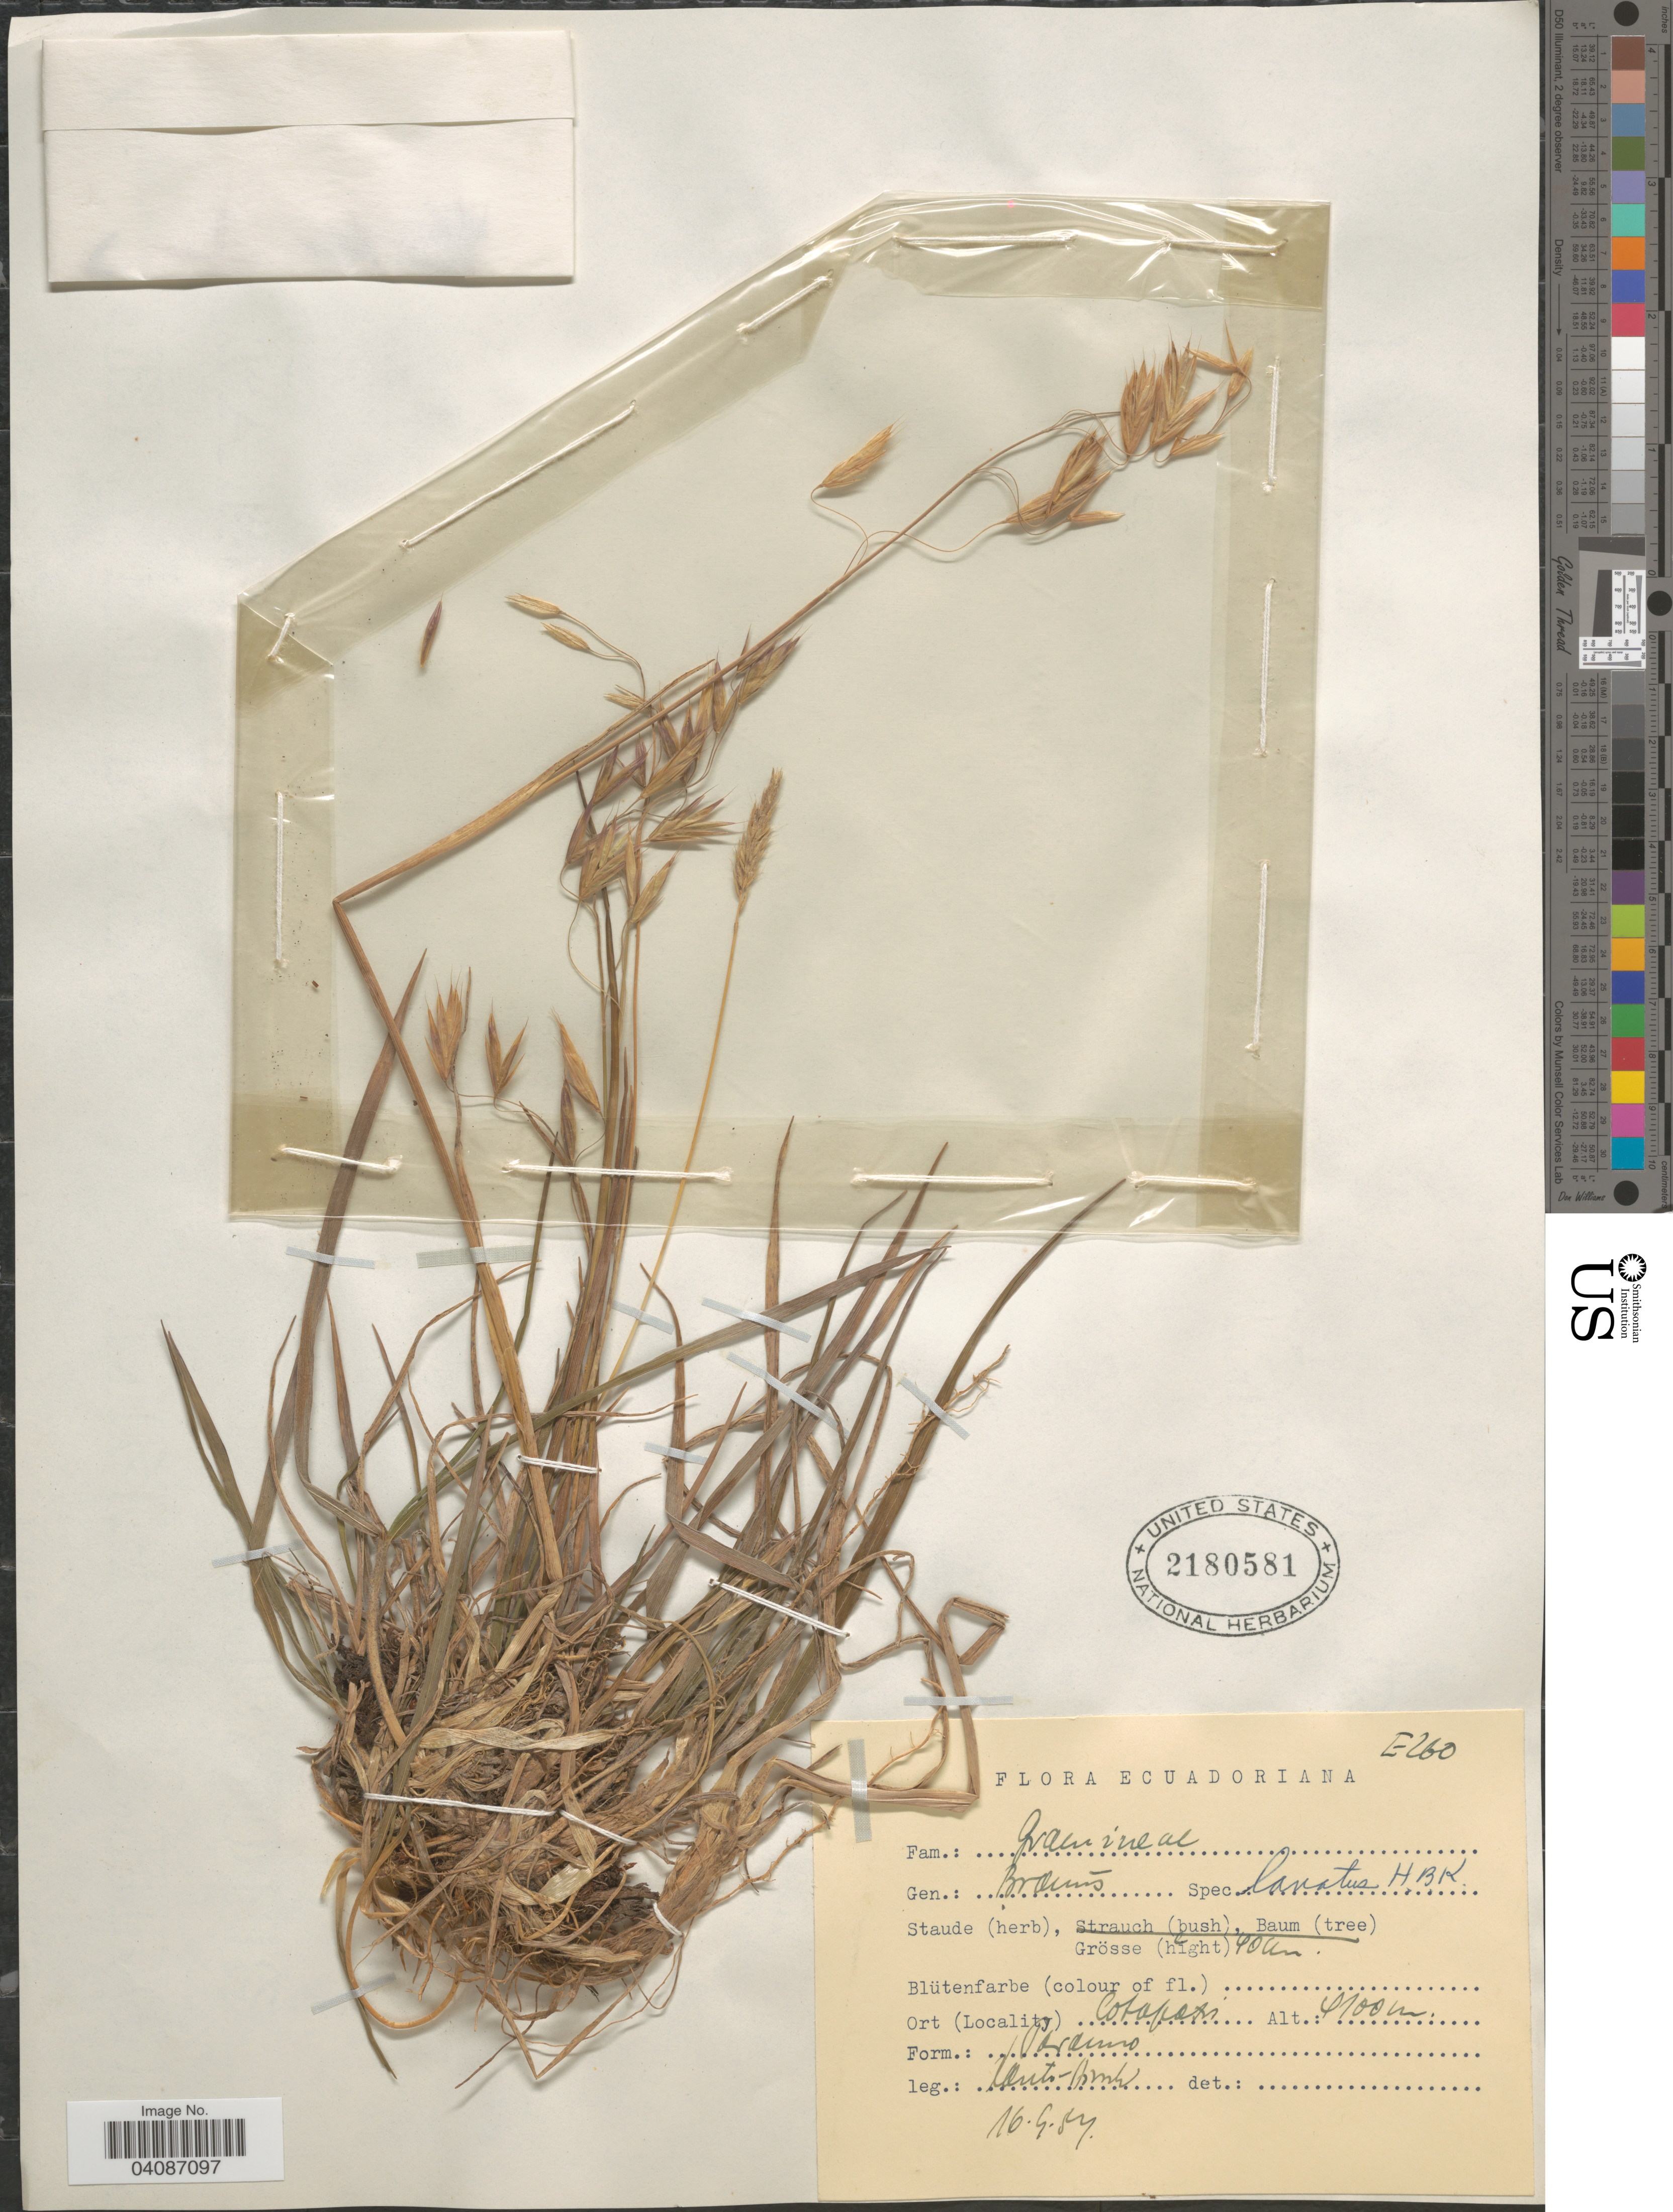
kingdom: Plantae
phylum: Tracheophyta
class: Liliopsida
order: Poales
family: Poaceae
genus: Bromus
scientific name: Bromus lanatus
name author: Kunth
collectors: W. Rauh & G. Hirsch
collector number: E260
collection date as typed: Transcribed d/m/y: 16/9/87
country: Ecuador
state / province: Cotopaxi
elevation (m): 4100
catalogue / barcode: US 2180581